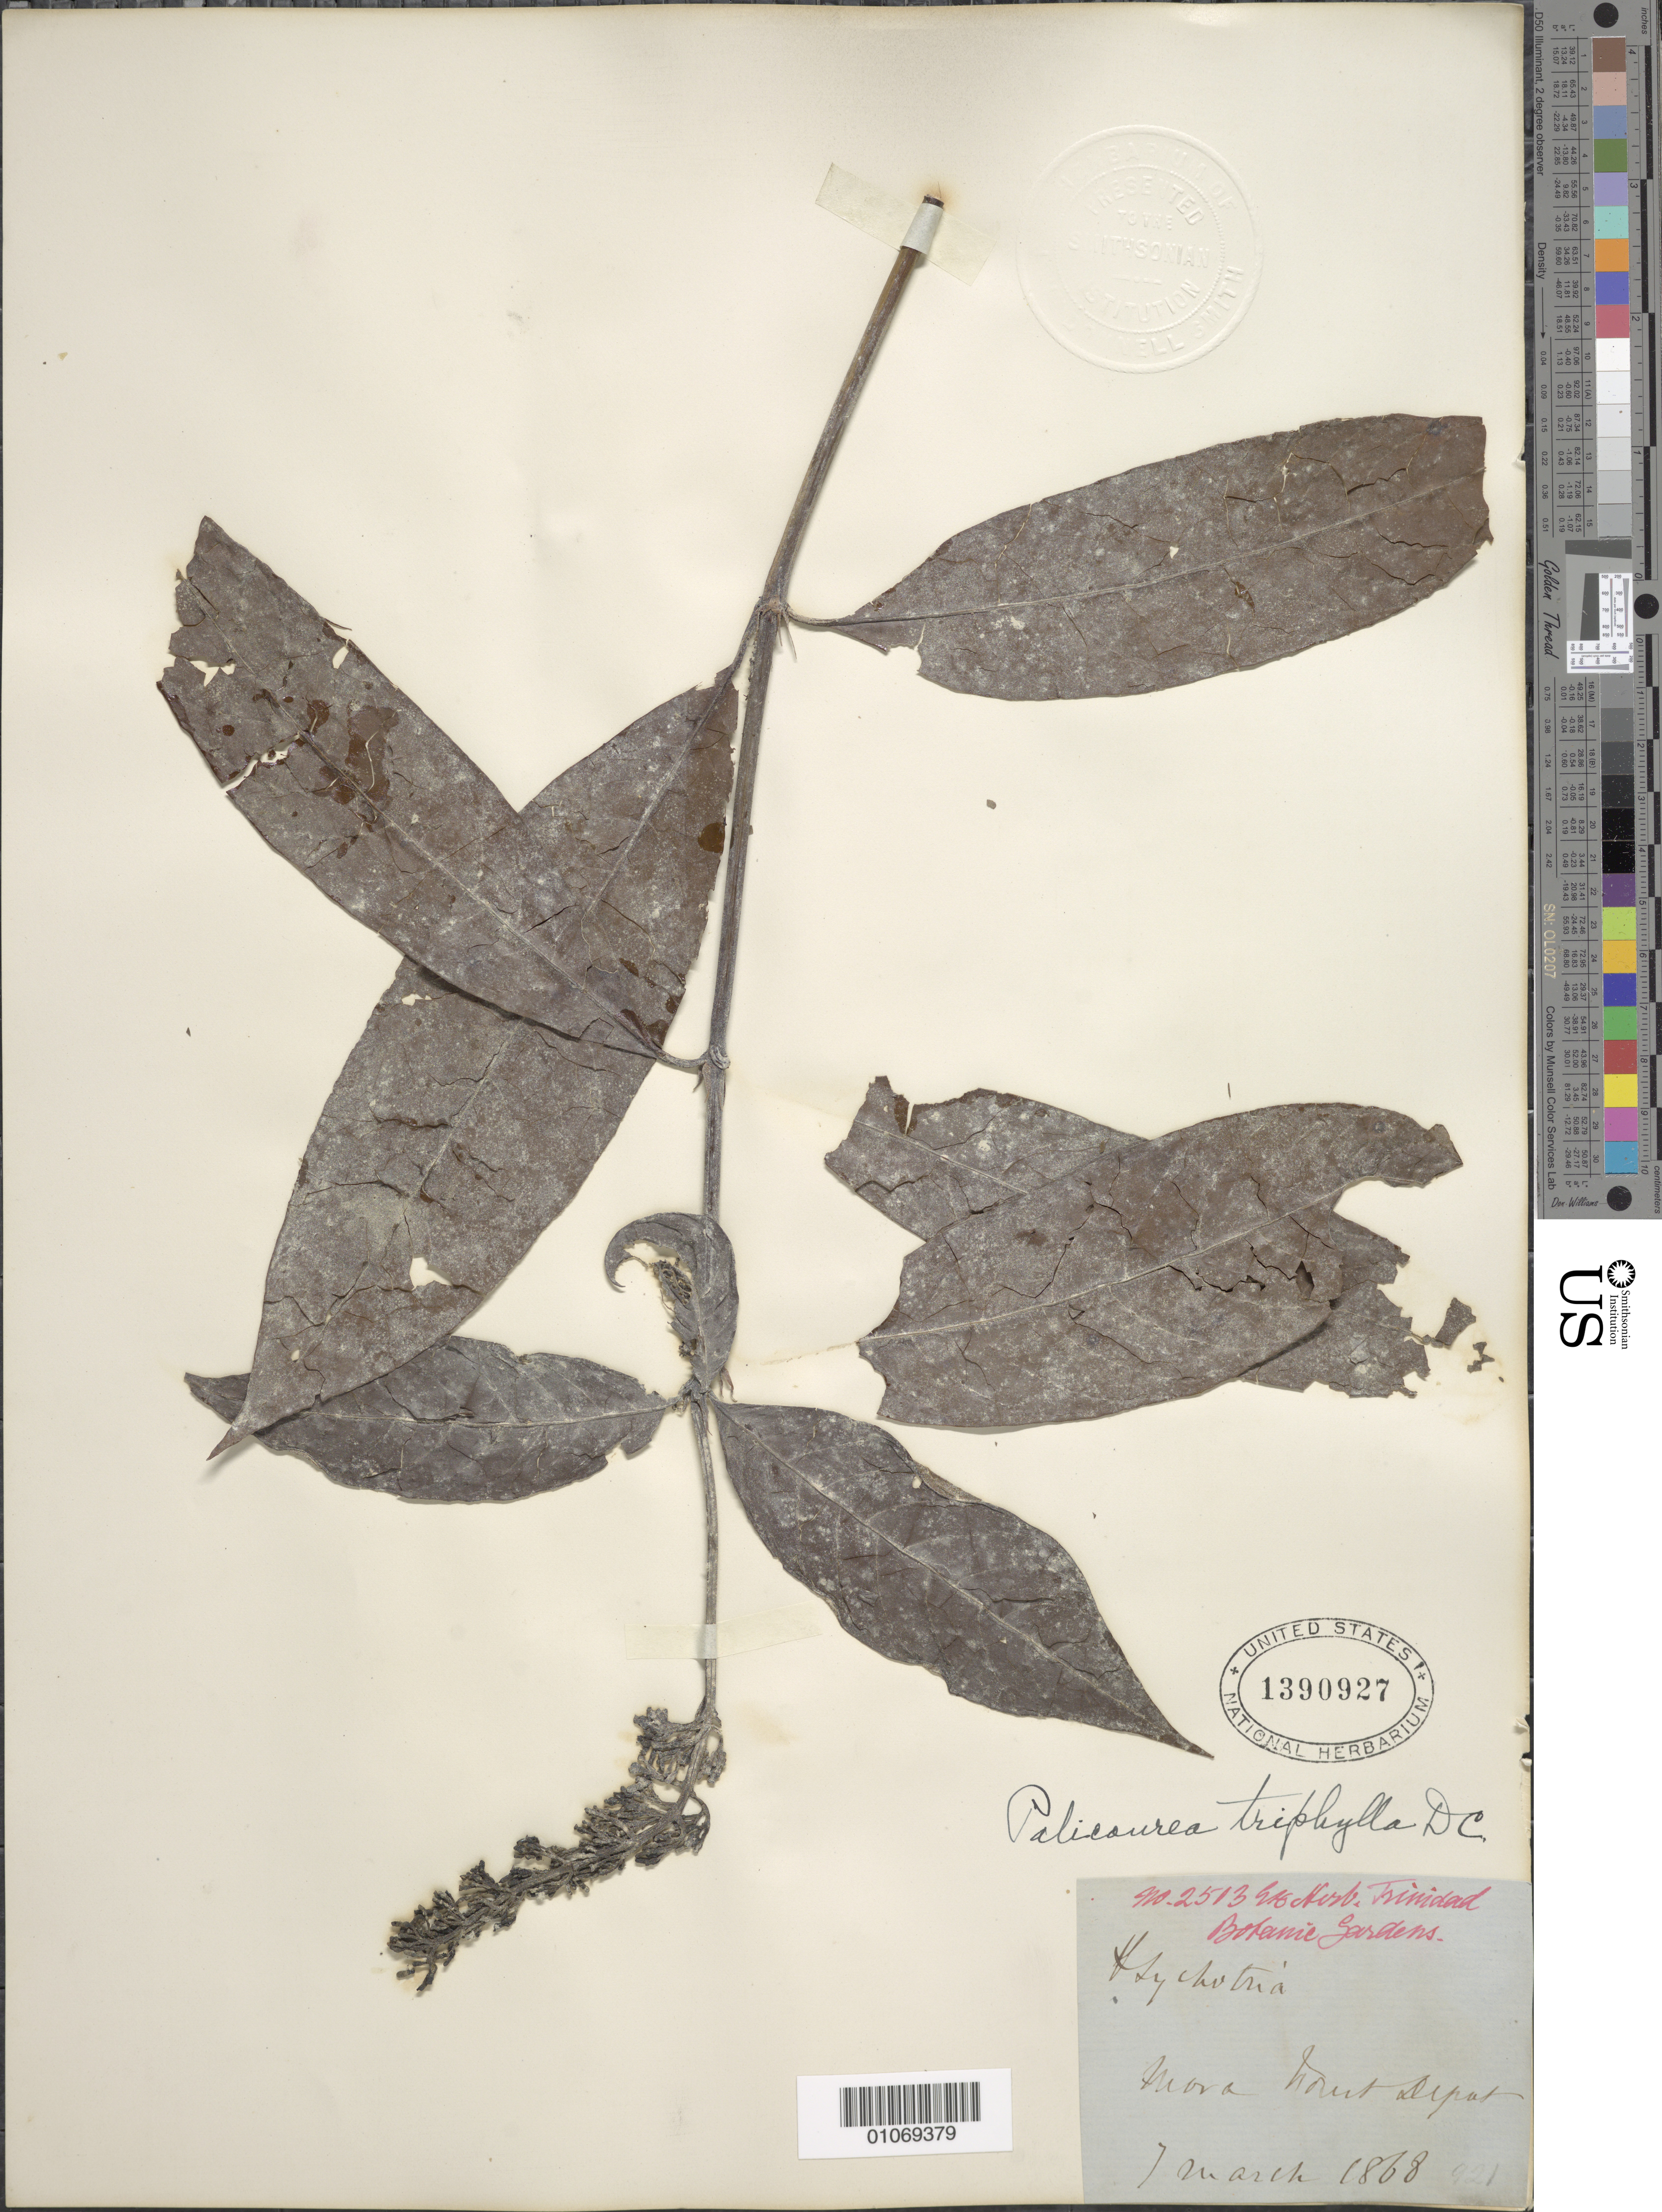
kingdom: Plantae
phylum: Tracheophyta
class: Magnoliopsida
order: Gentianales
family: Rubiaceae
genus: Palicourea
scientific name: Palicourea triphylla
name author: DC.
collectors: Botanic Gardens Herbarium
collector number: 2513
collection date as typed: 07 Mar 1868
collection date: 1868-03-07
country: Trinidad and Tobago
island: Trinidad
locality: Mora House Depot.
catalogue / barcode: US 1390927